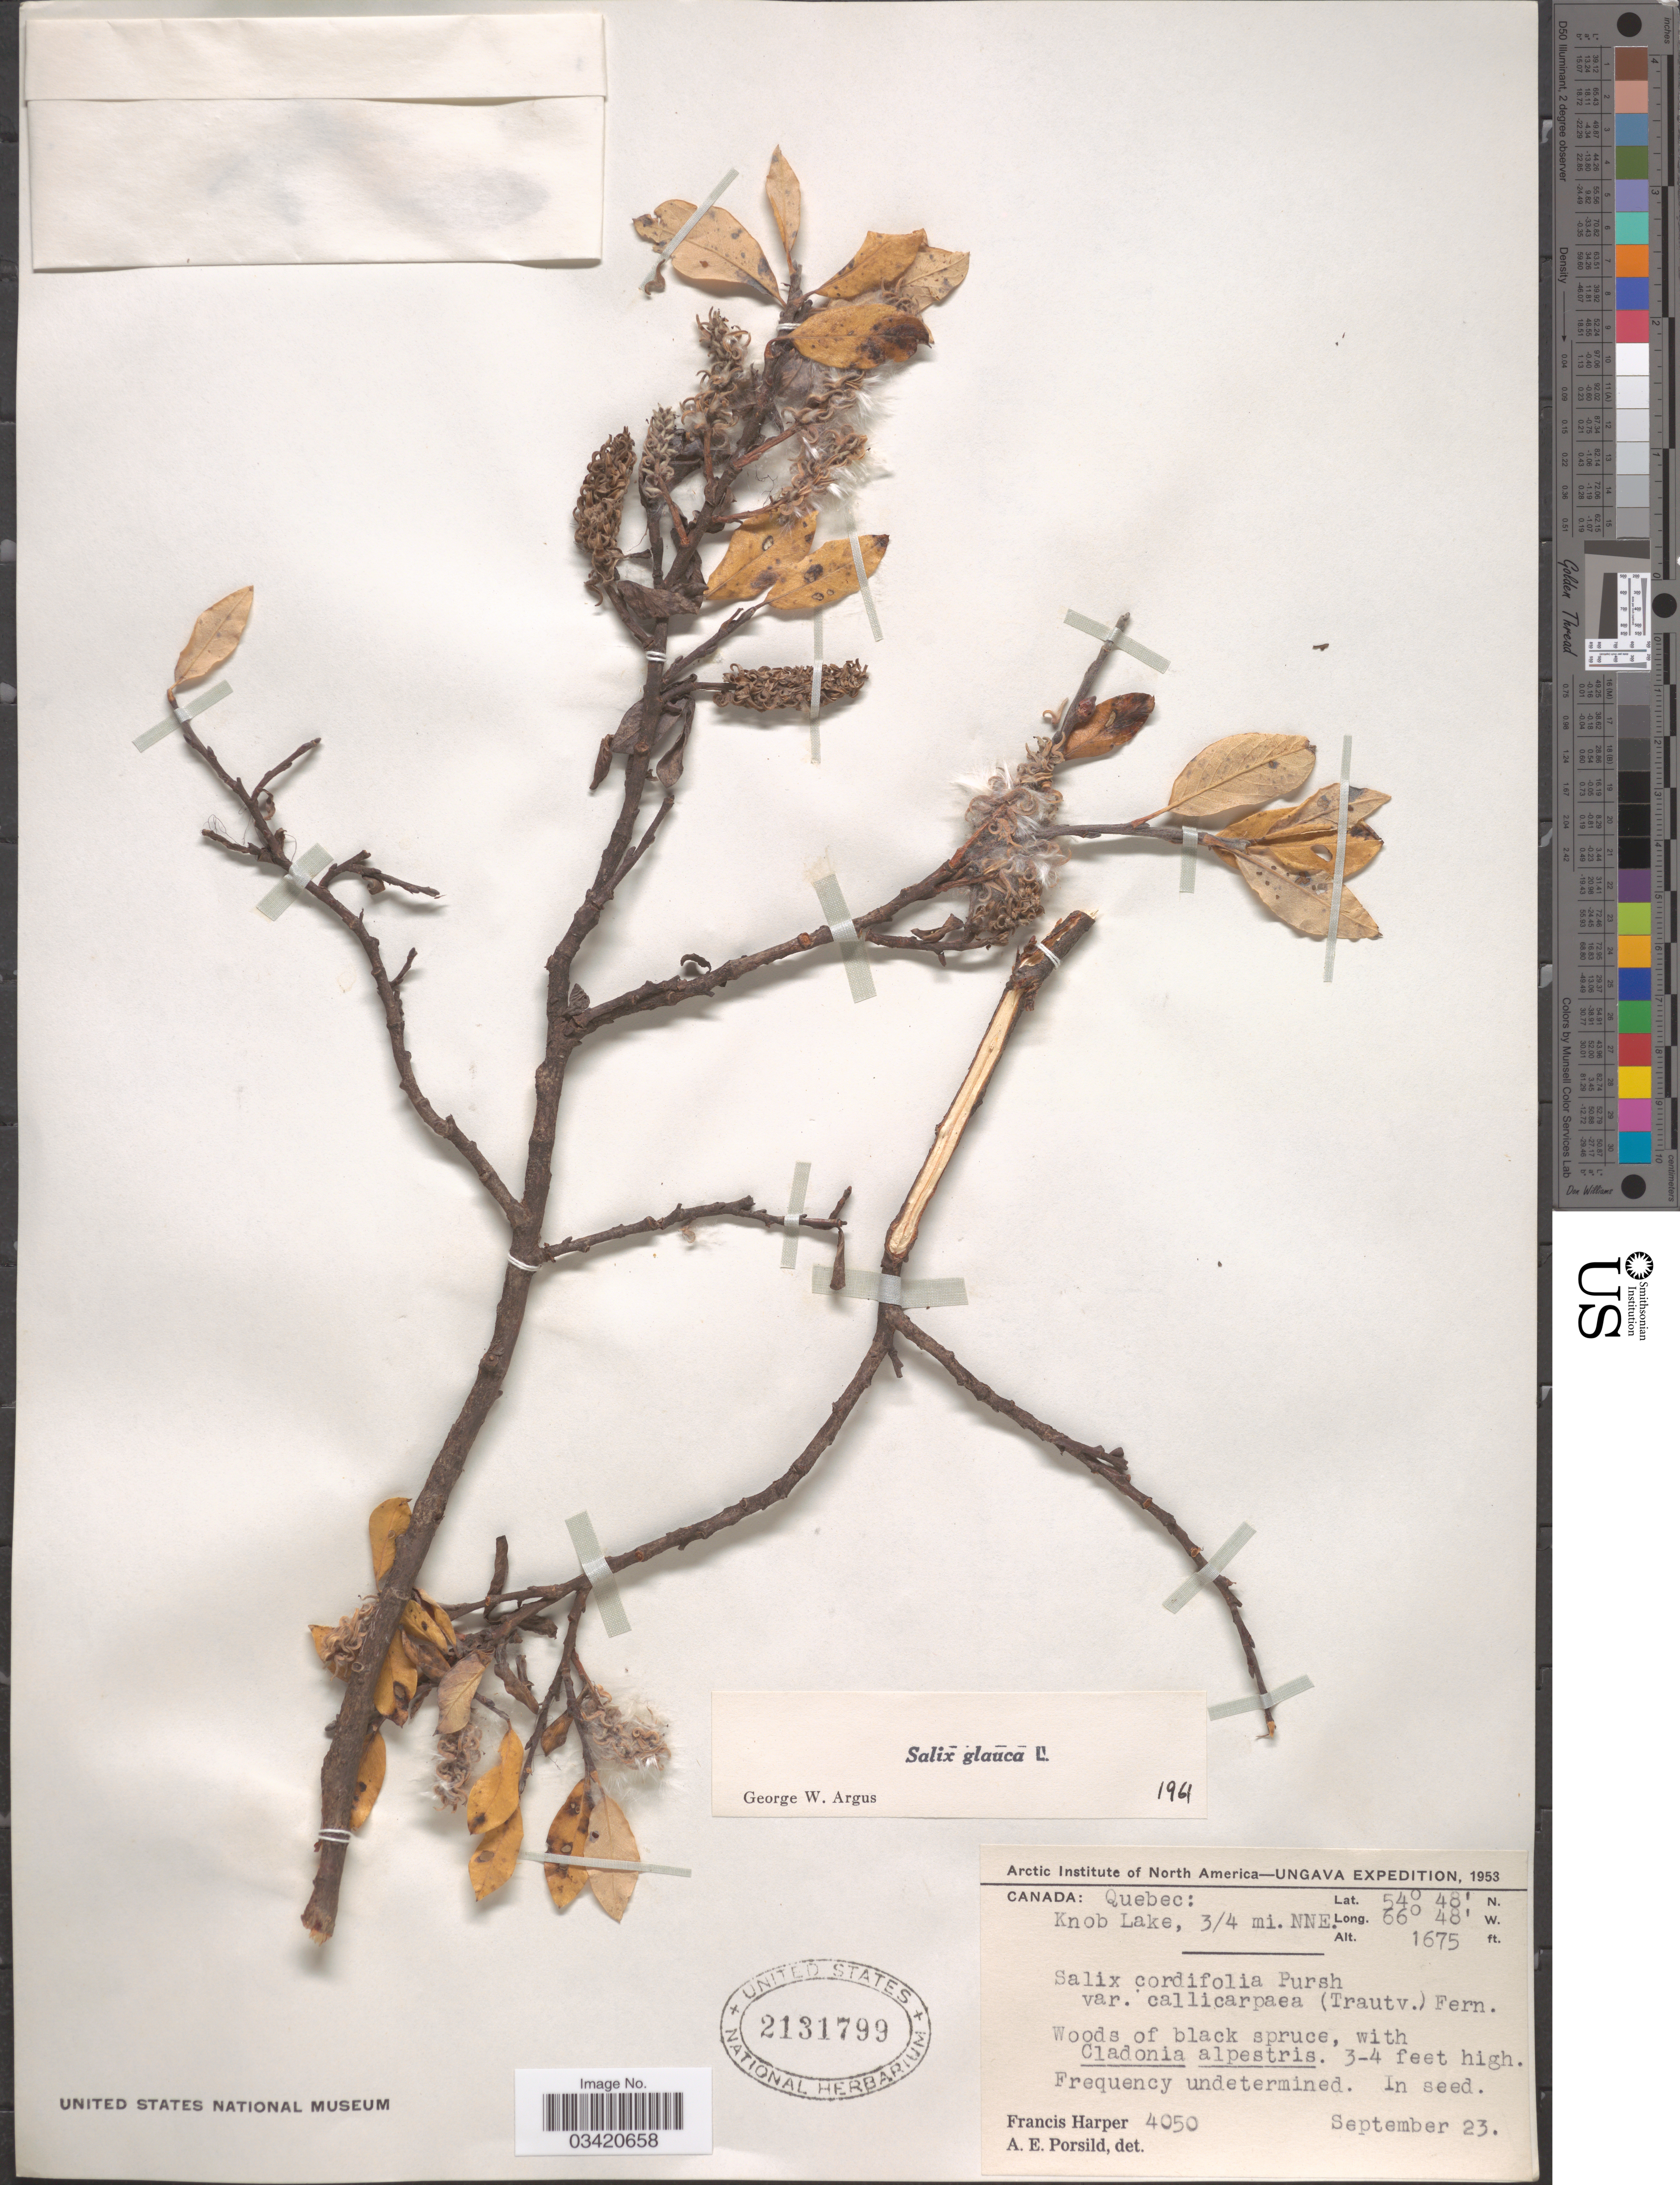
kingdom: Plantae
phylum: Tracheophyta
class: Magnoliopsida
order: Malpighiales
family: Salicaceae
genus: Salix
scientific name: Salix glauca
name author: L.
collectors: F. Harper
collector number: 4050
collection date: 1953-09-23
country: Canada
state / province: Quebec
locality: Knob Lake, ¾ mi. NNE.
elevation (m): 511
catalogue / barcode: US 2131799